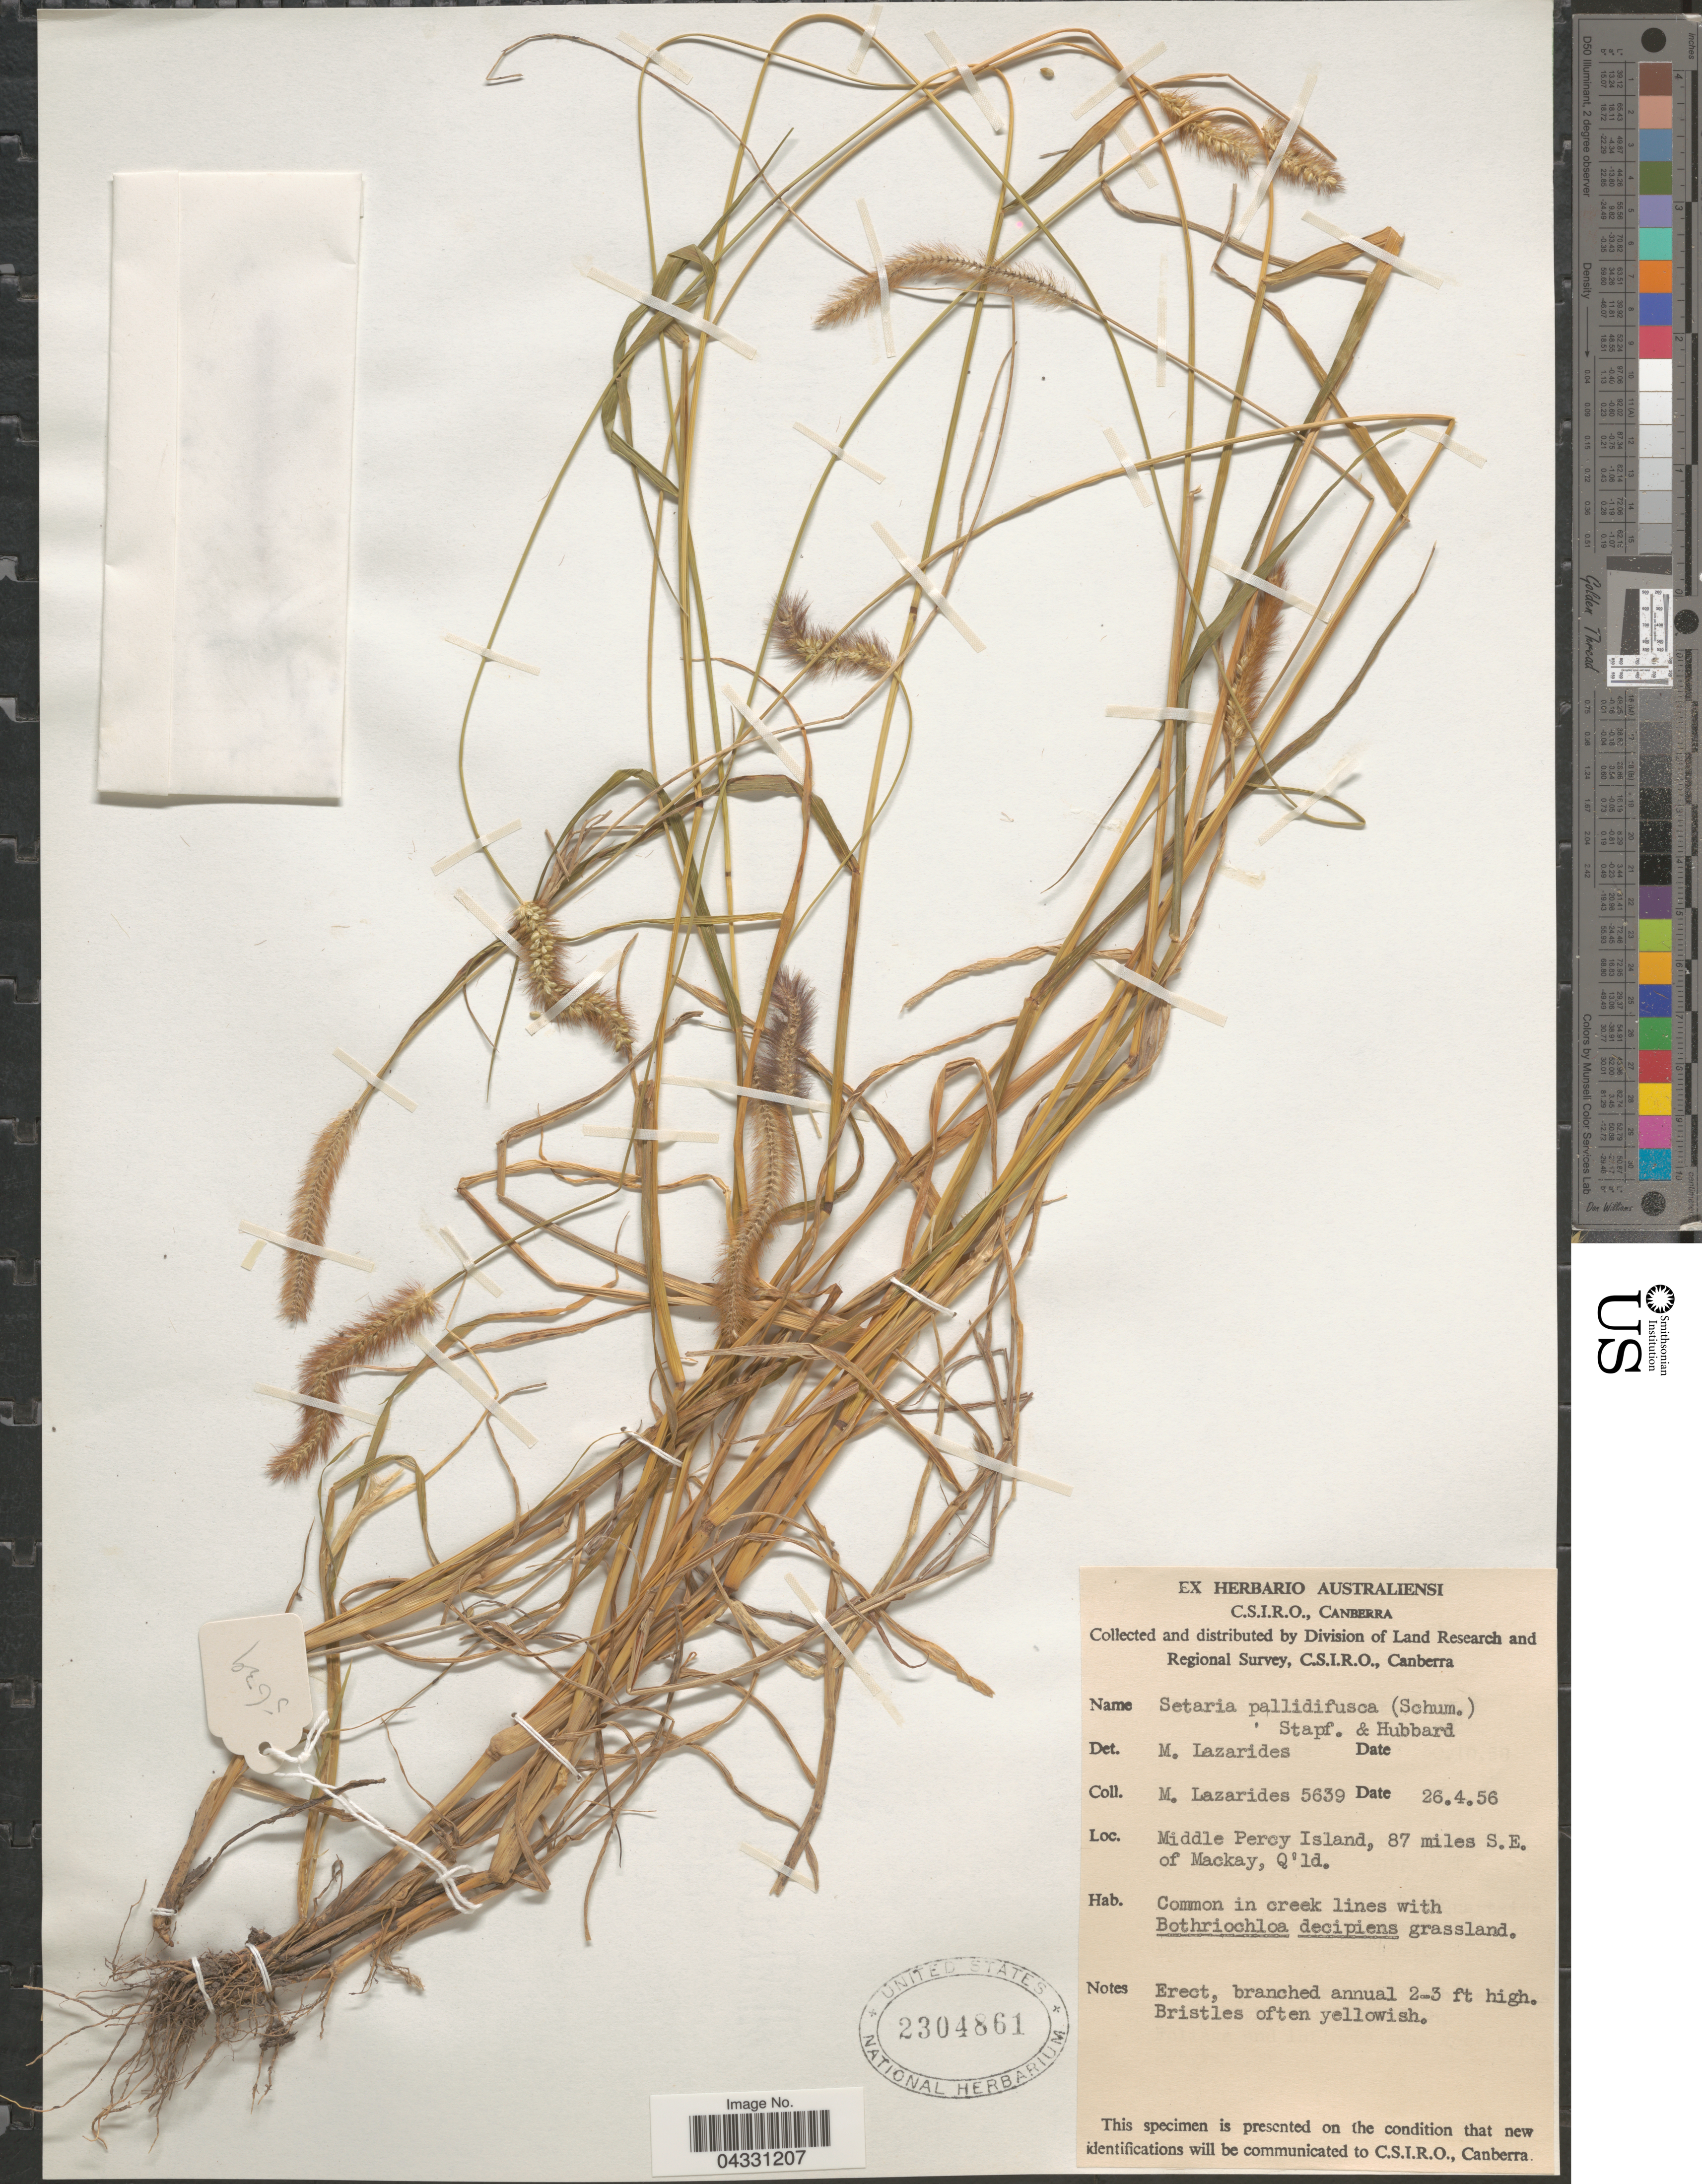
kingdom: Plantae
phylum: Tracheophyta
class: Liliopsida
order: Poales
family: Poaceae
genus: Setaria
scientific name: Setaria pallide-fusca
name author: (Schumach.) Stapf & C.E. Hubb.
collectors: M. Lazarides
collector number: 5639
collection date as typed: Transcribed d/m/y: 26/4/56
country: Australia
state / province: Queensland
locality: Division of Land Research and Regional Survey. Middle Percy Island, 87 miles S.E. of Mackay.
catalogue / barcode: US 2304861